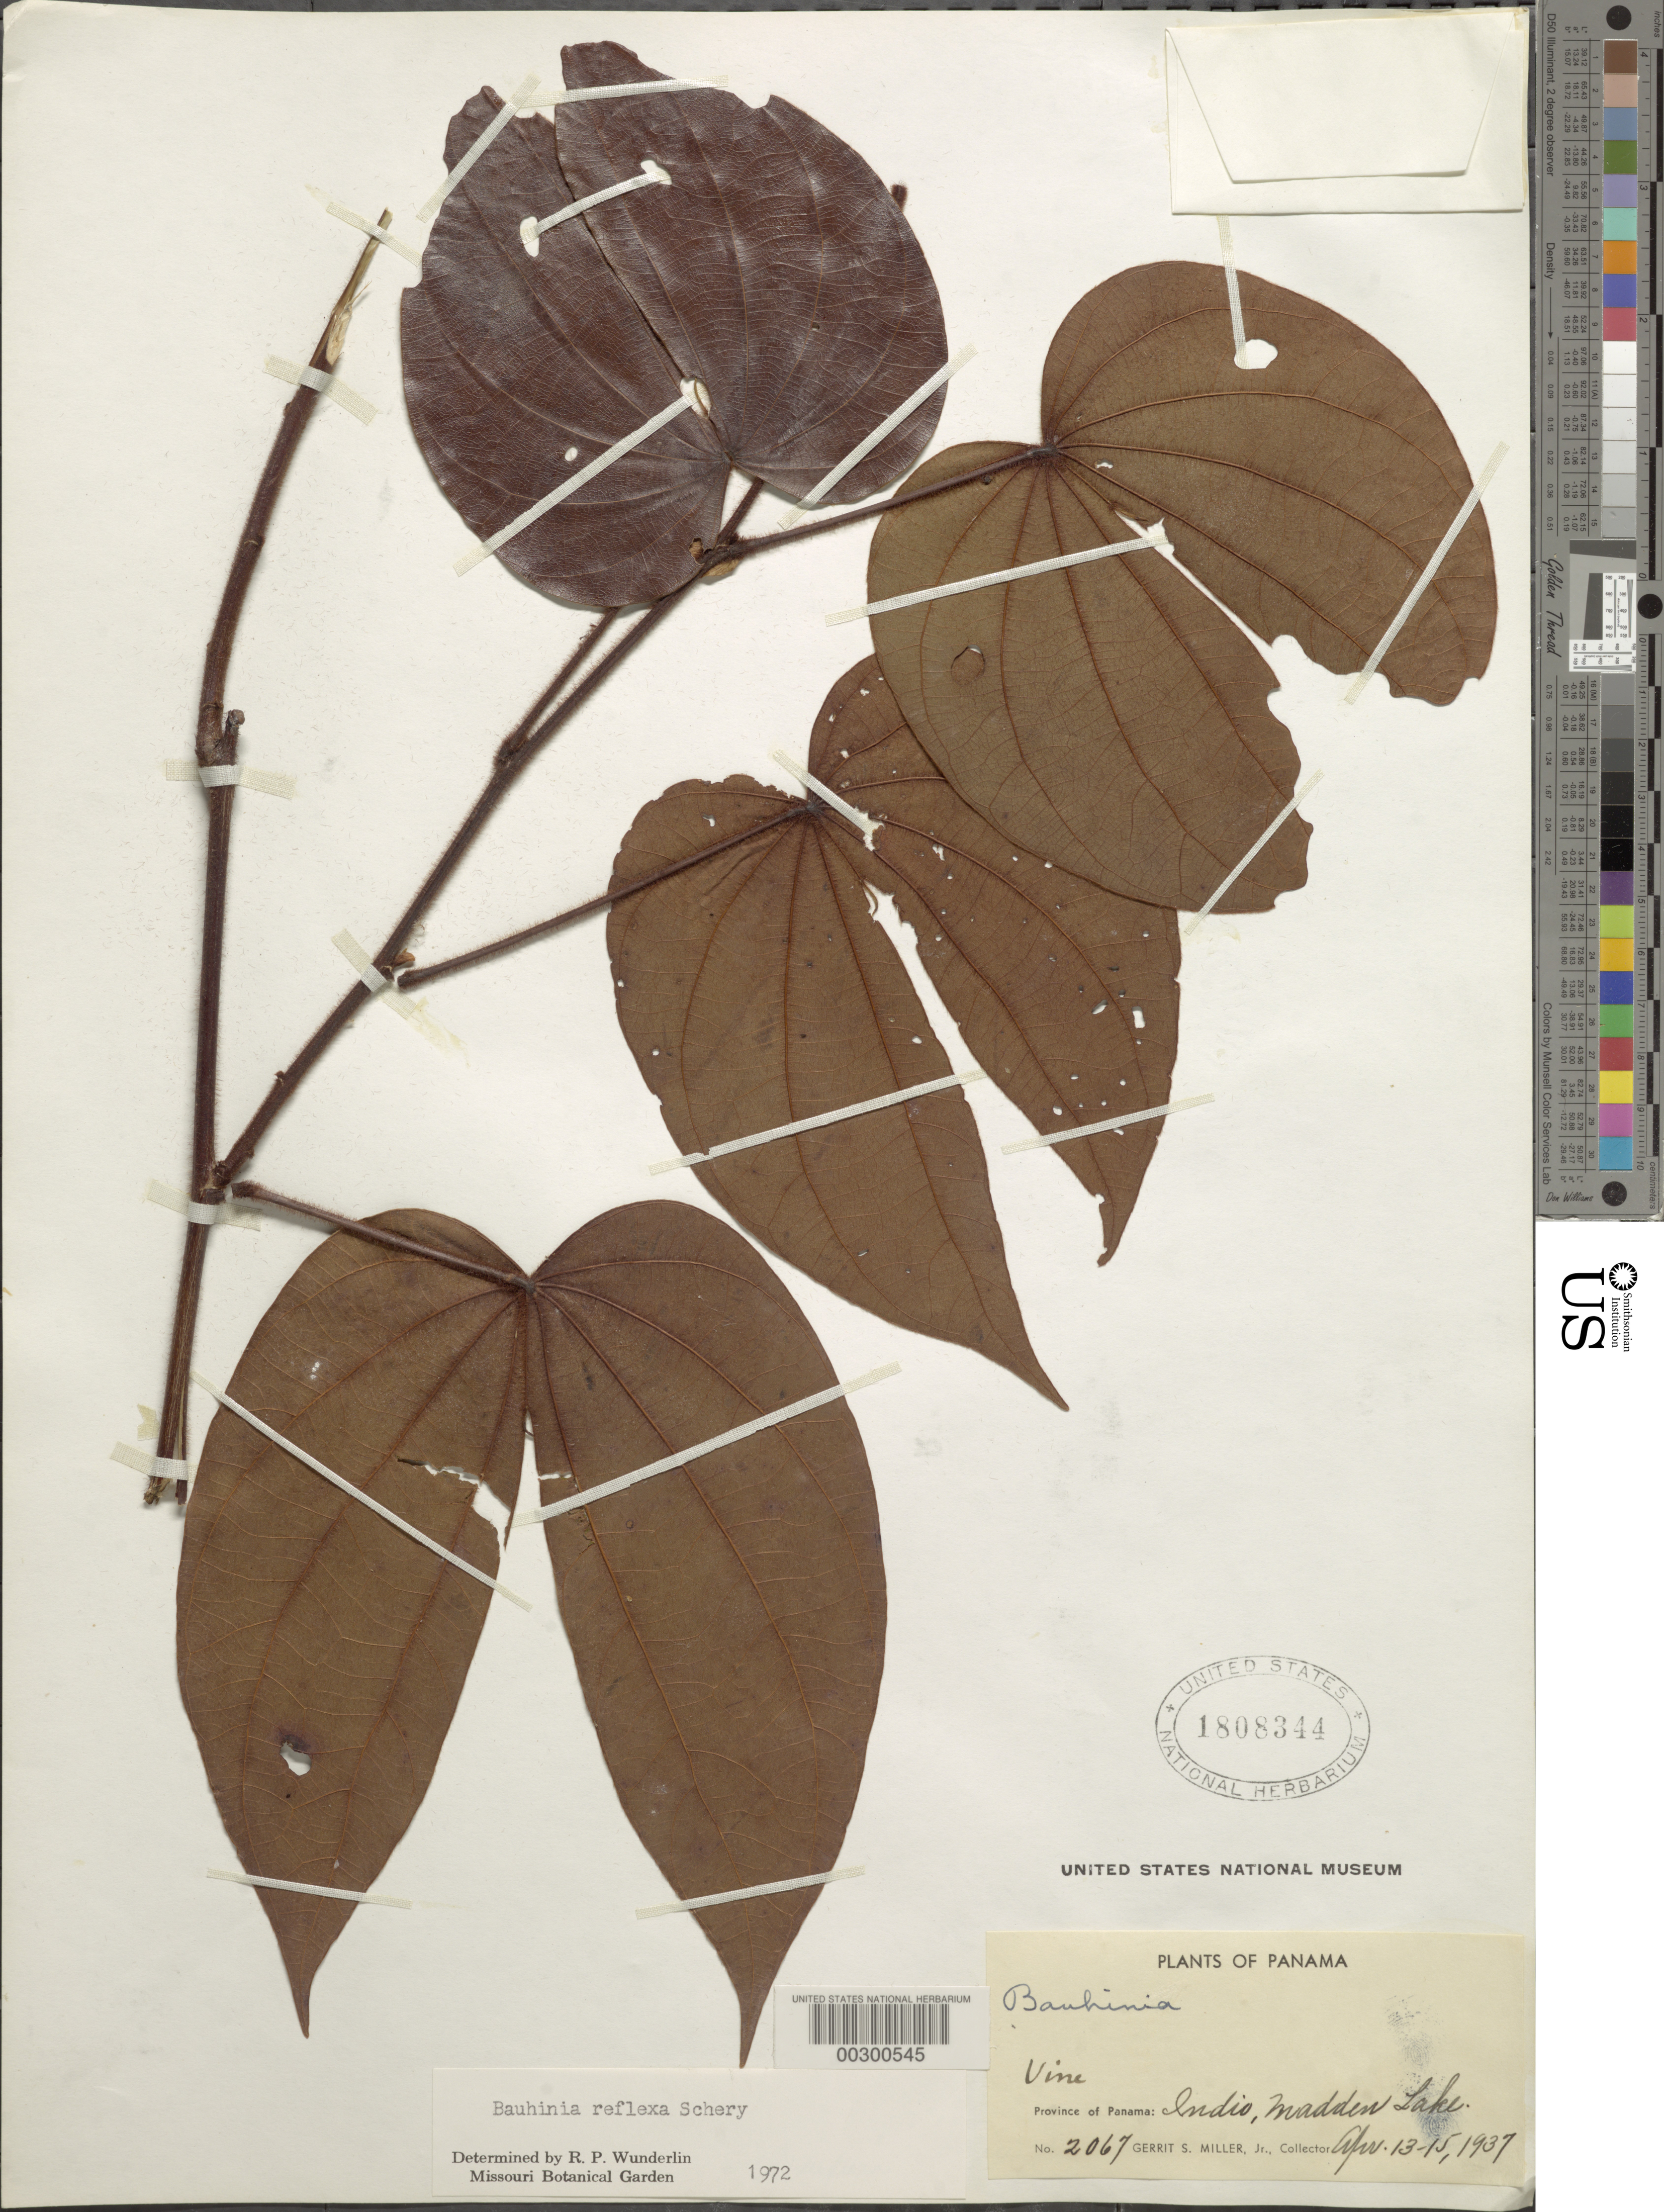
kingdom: Plantae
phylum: Tracheophyta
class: Magnoliopsida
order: Fabales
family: Fabaceae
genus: Bauhinia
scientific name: Bauhinia reflexa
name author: Schery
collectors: G. S. Miller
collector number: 2067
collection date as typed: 13 Apr 1937 to 15 Apr 1937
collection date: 1937-04-13/1937-04-15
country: Panama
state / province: Panamá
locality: Indio, Madden Lake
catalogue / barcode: US 1808344